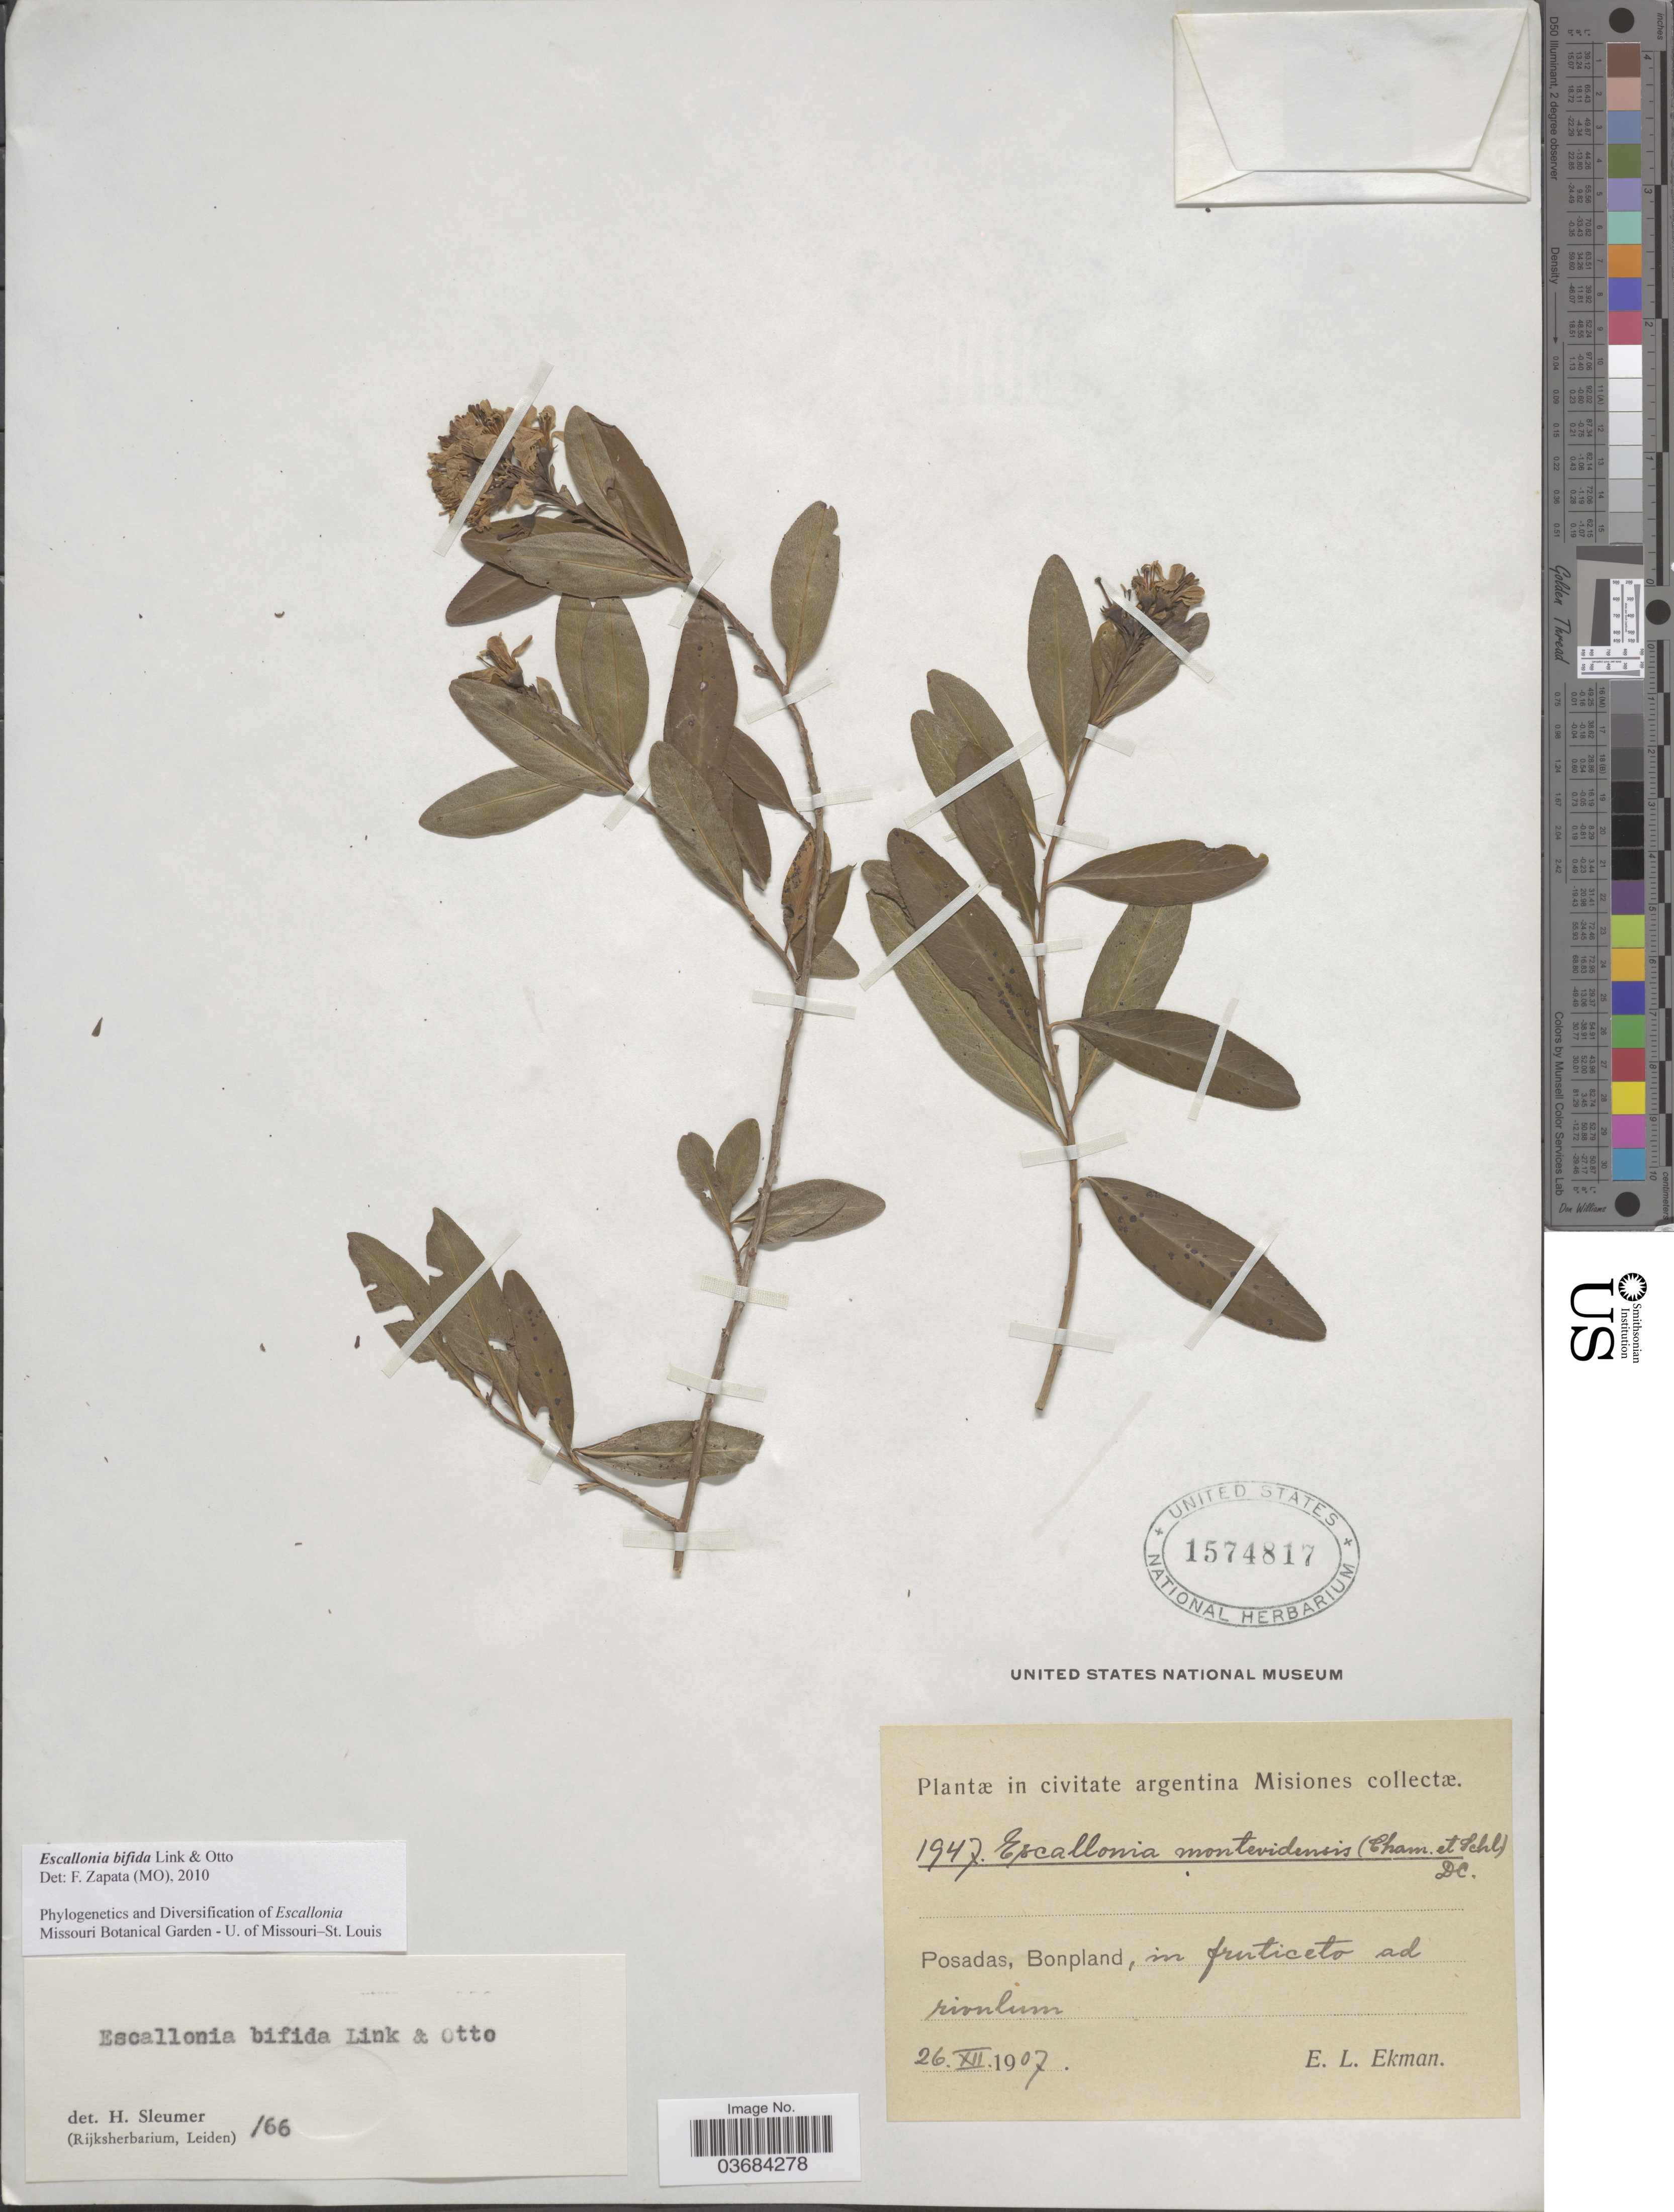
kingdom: Plantae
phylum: Tracheophyta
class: Magnoliopsida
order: Escalloniales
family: Escalloniaceae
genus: Escallonia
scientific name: Escallonia bifida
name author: Link & Otto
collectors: E. L. Ekman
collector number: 1947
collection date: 1907-12-26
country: Argentina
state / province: Misiones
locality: Posadas, Bonpland, in fruticeto ad rivulum.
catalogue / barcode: US 1574817